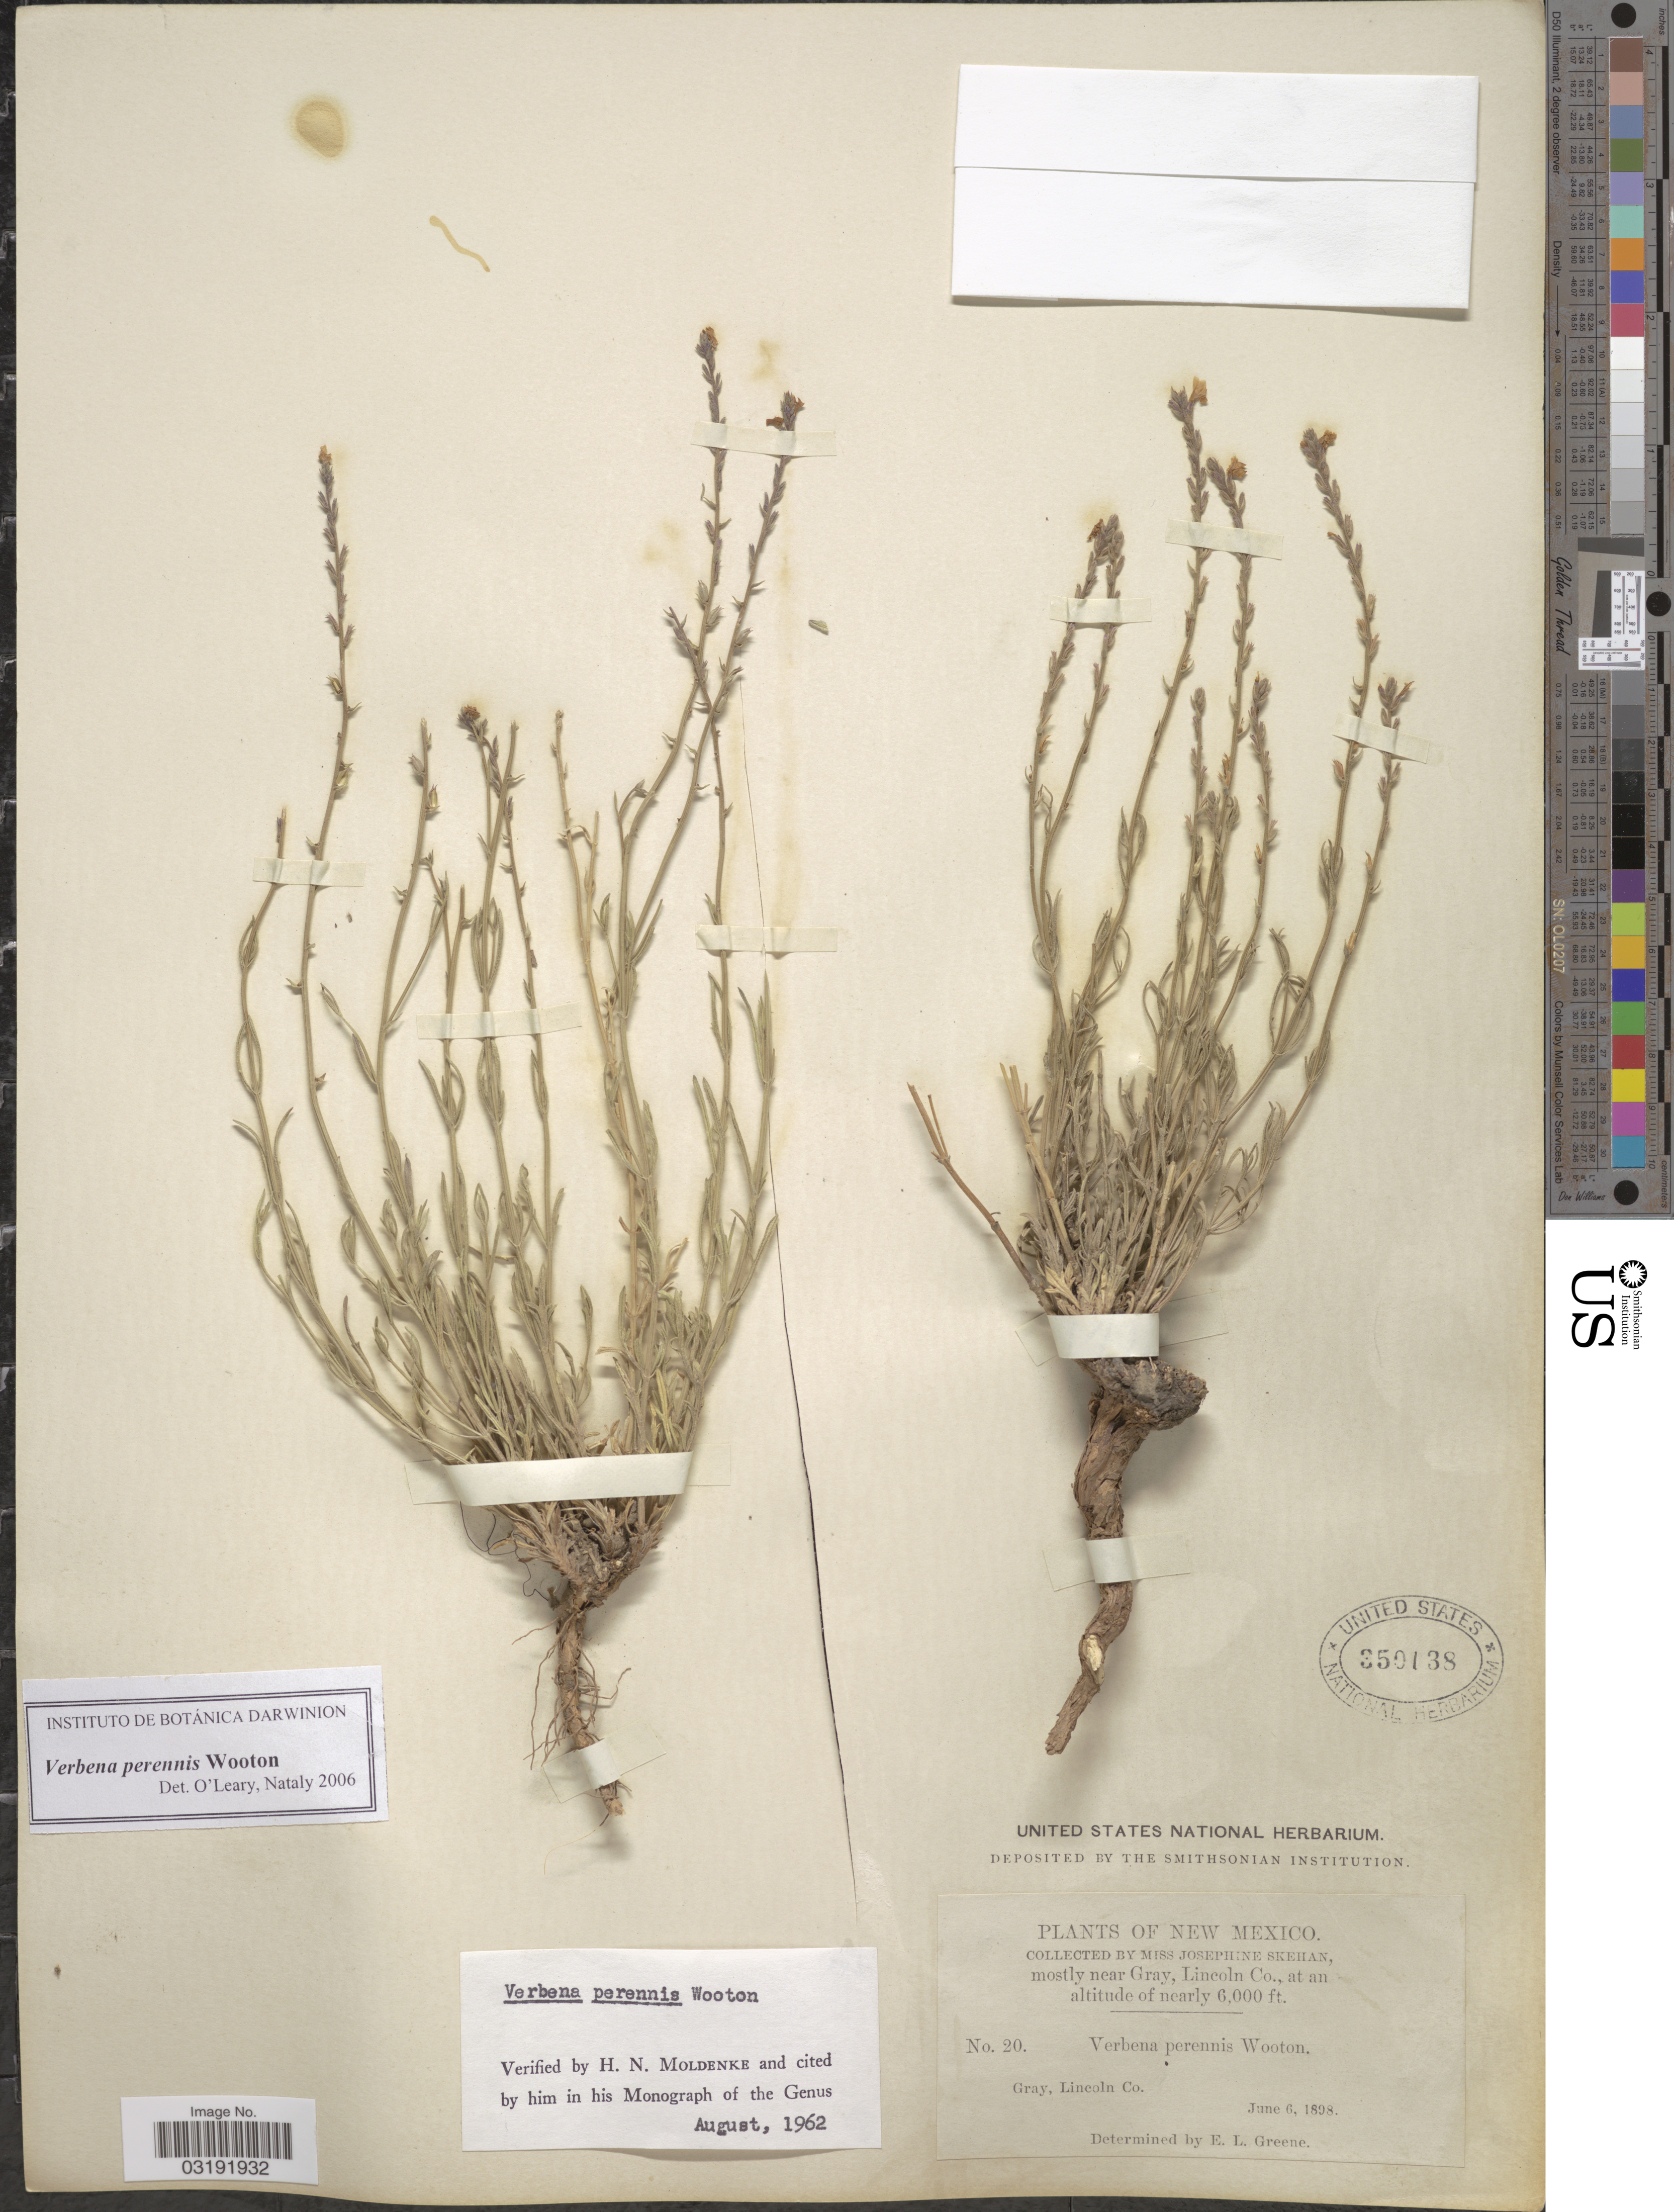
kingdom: Plantae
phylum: Tracheophyta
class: Magnoliopsida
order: Lamiales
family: Verbenaceae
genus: Verbena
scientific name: Verbena perennis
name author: Wooton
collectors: J. Skehan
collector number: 20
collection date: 1898-06-06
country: United States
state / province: New Mexico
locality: Gray, Lincoln Co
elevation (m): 1829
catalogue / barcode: US 350138